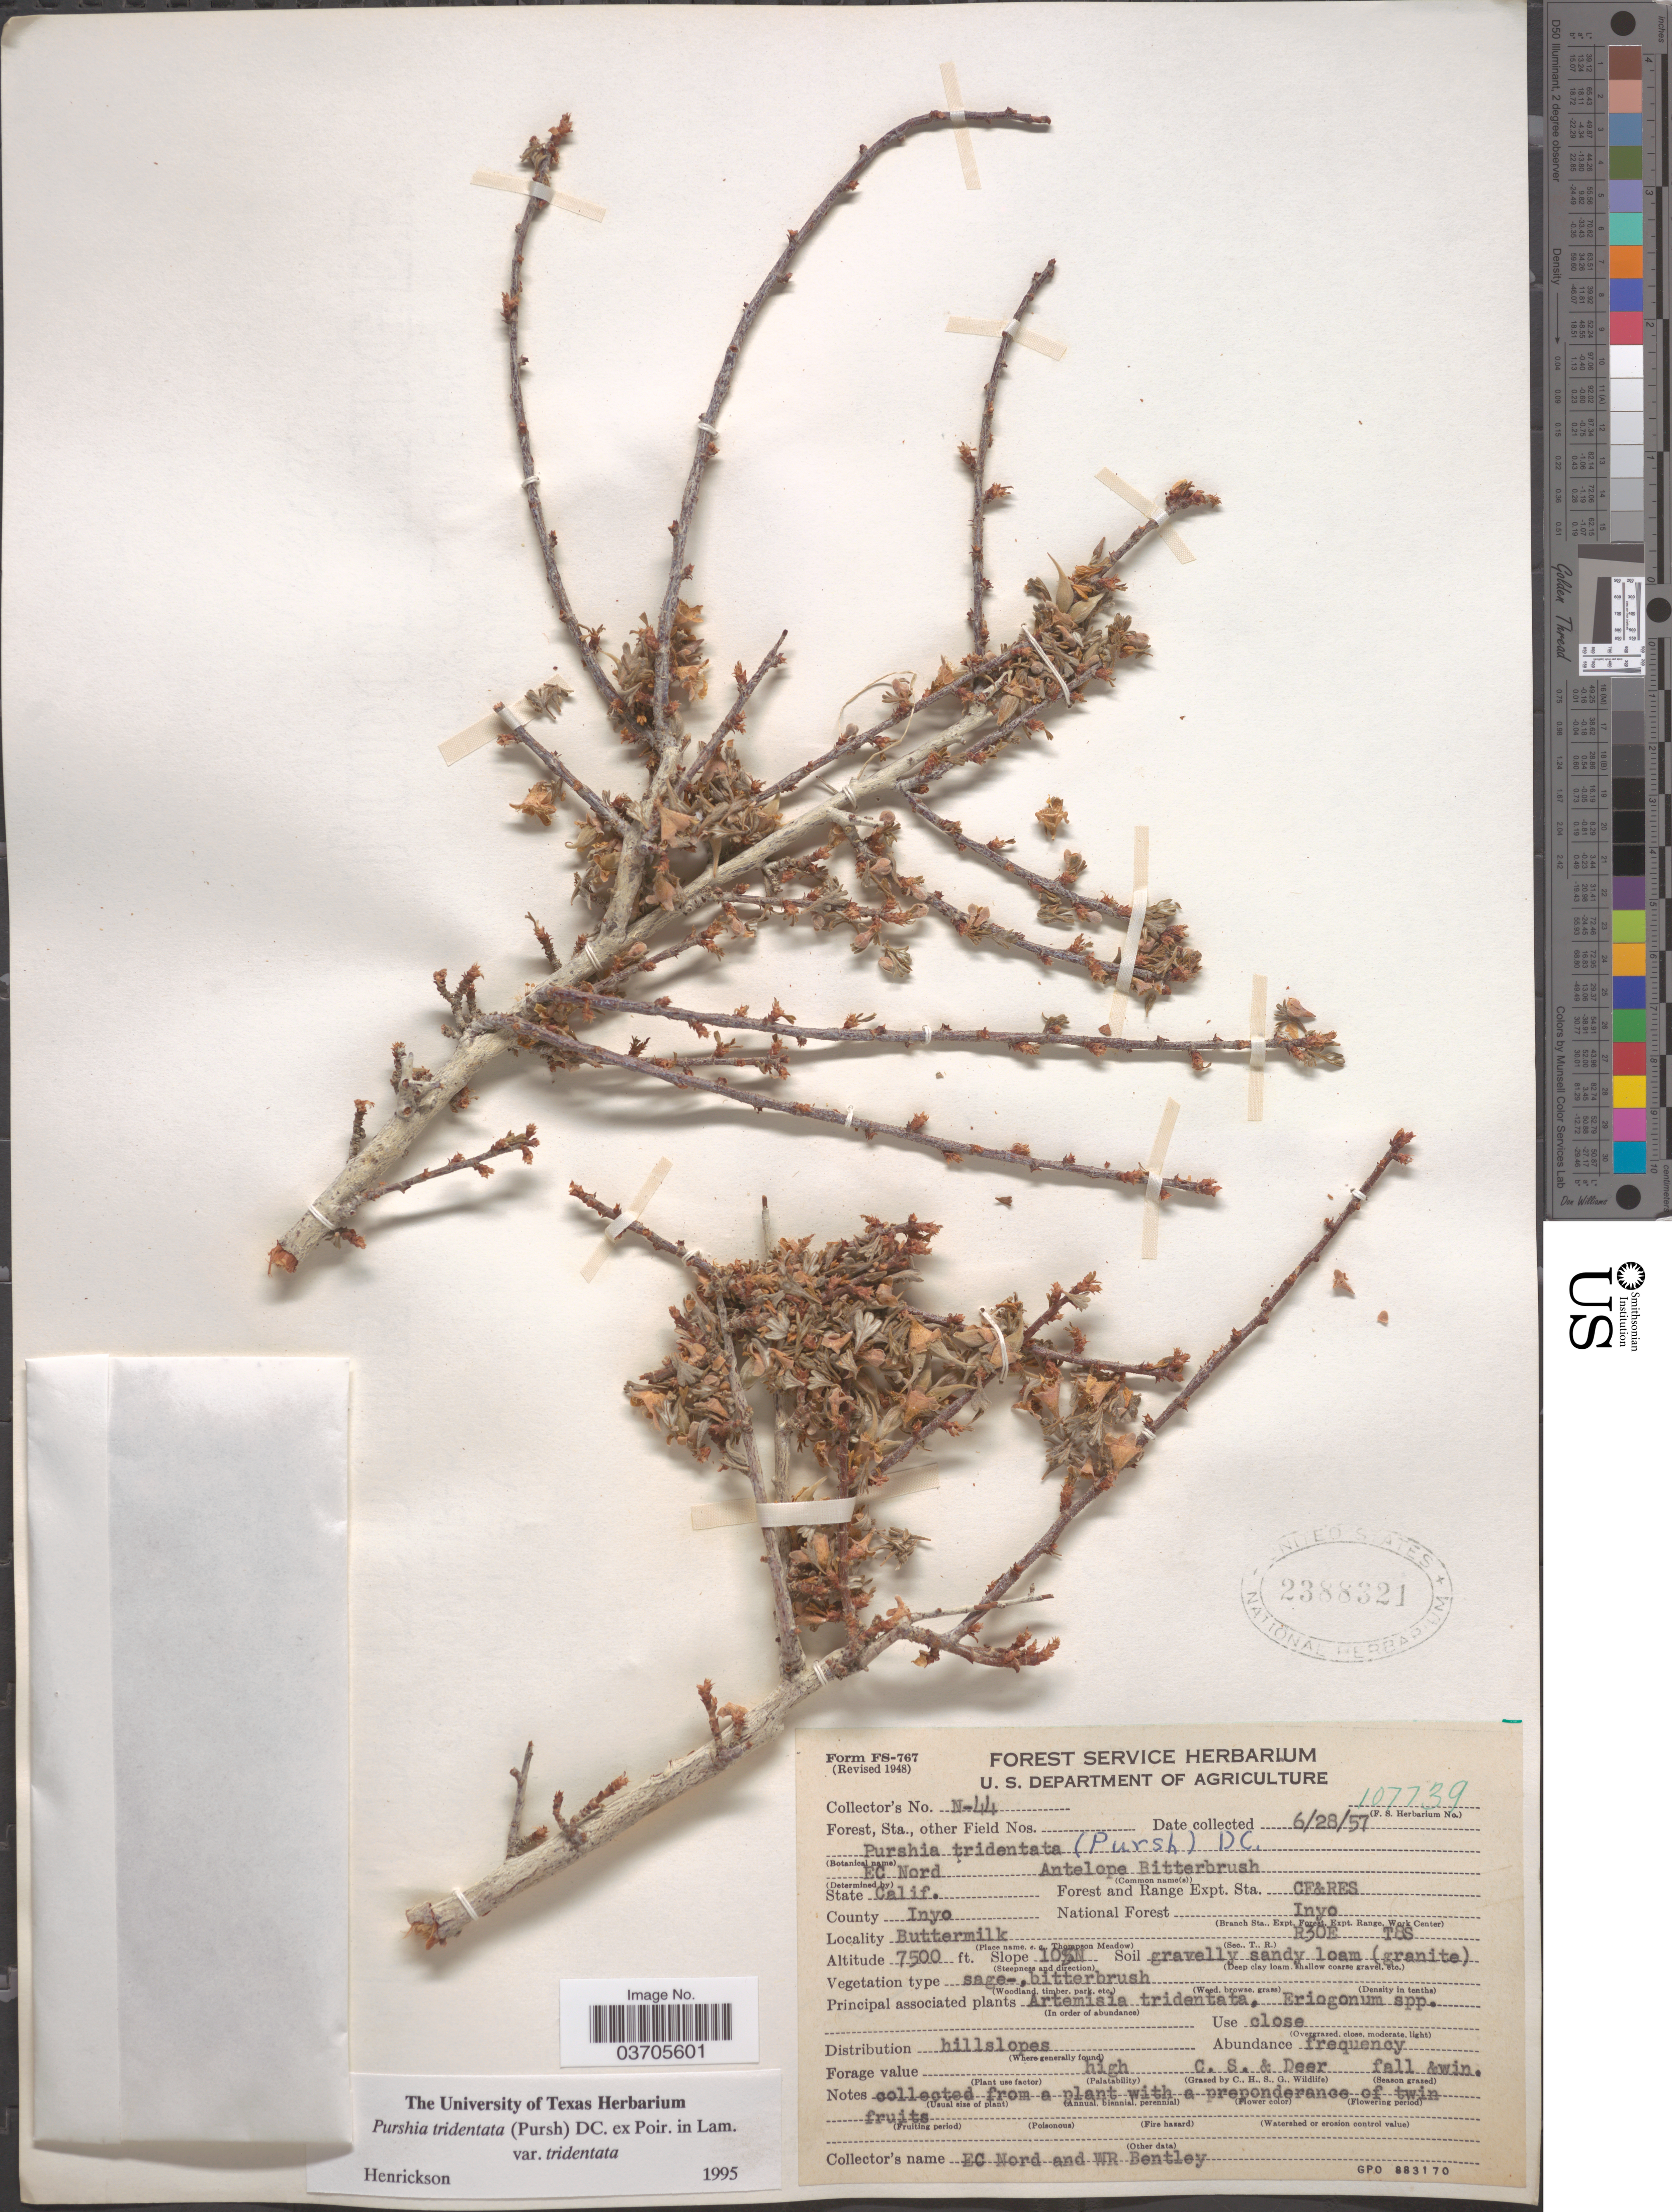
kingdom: Plantae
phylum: Tracheophyta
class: Magnoliopsida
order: Rosales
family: Rosaceae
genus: Purshia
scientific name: Purshia tridentata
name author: (Pursh) DC.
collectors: E. Nord & W. Bentley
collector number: N-44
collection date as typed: Transcribed d/m/y: 28/6/57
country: United States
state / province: California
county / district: Inyo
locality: Forest and Range Expt. Sta. CF&RES. County Inyo. National Forest Inyo. Buttermilk R30E T8S.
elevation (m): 2286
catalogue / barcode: US 2388321